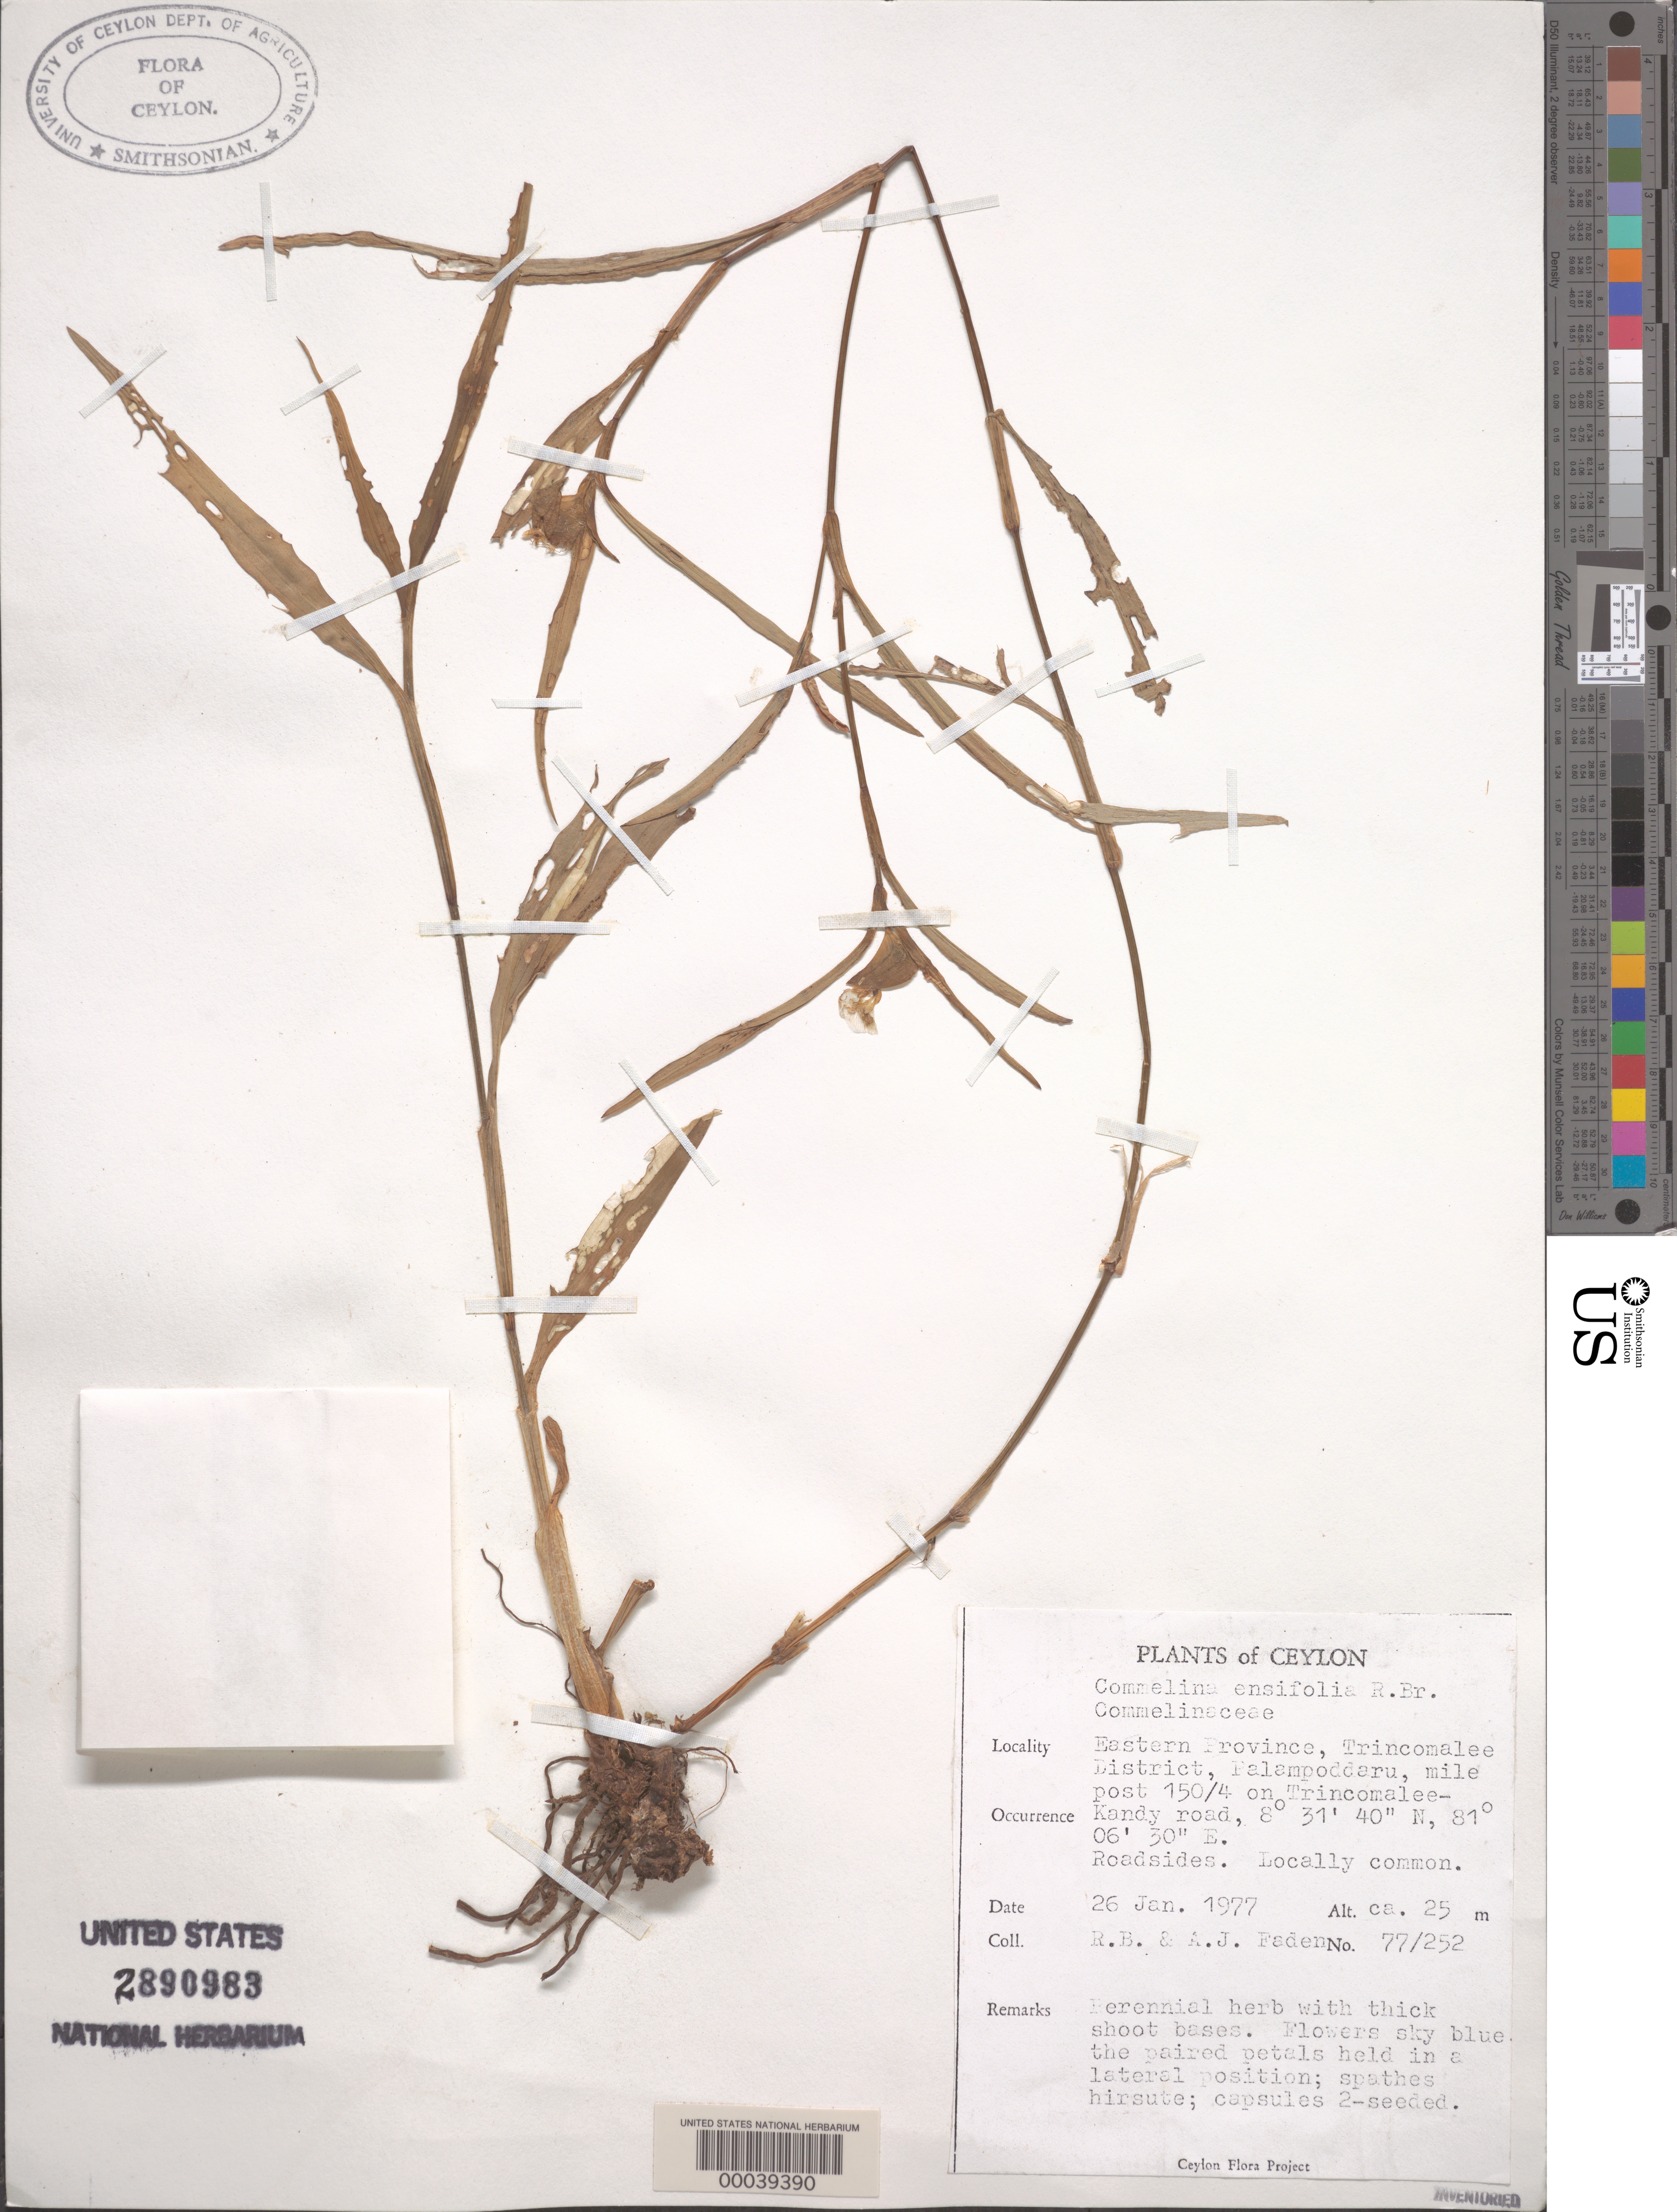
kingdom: Plantae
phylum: Tracheophyta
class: Liliopsida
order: Commelinales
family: Commelinaceae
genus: Commelina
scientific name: Commelina ensifolia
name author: R. Br.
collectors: R. B. Faden & A. J. Faden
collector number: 77/252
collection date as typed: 26 Jan 1977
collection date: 1977-01-26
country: Sri Lanka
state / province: Eastern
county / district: Trincomalee Dist.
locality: Palampoddaru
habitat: Roadsides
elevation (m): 25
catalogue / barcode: US 2890983